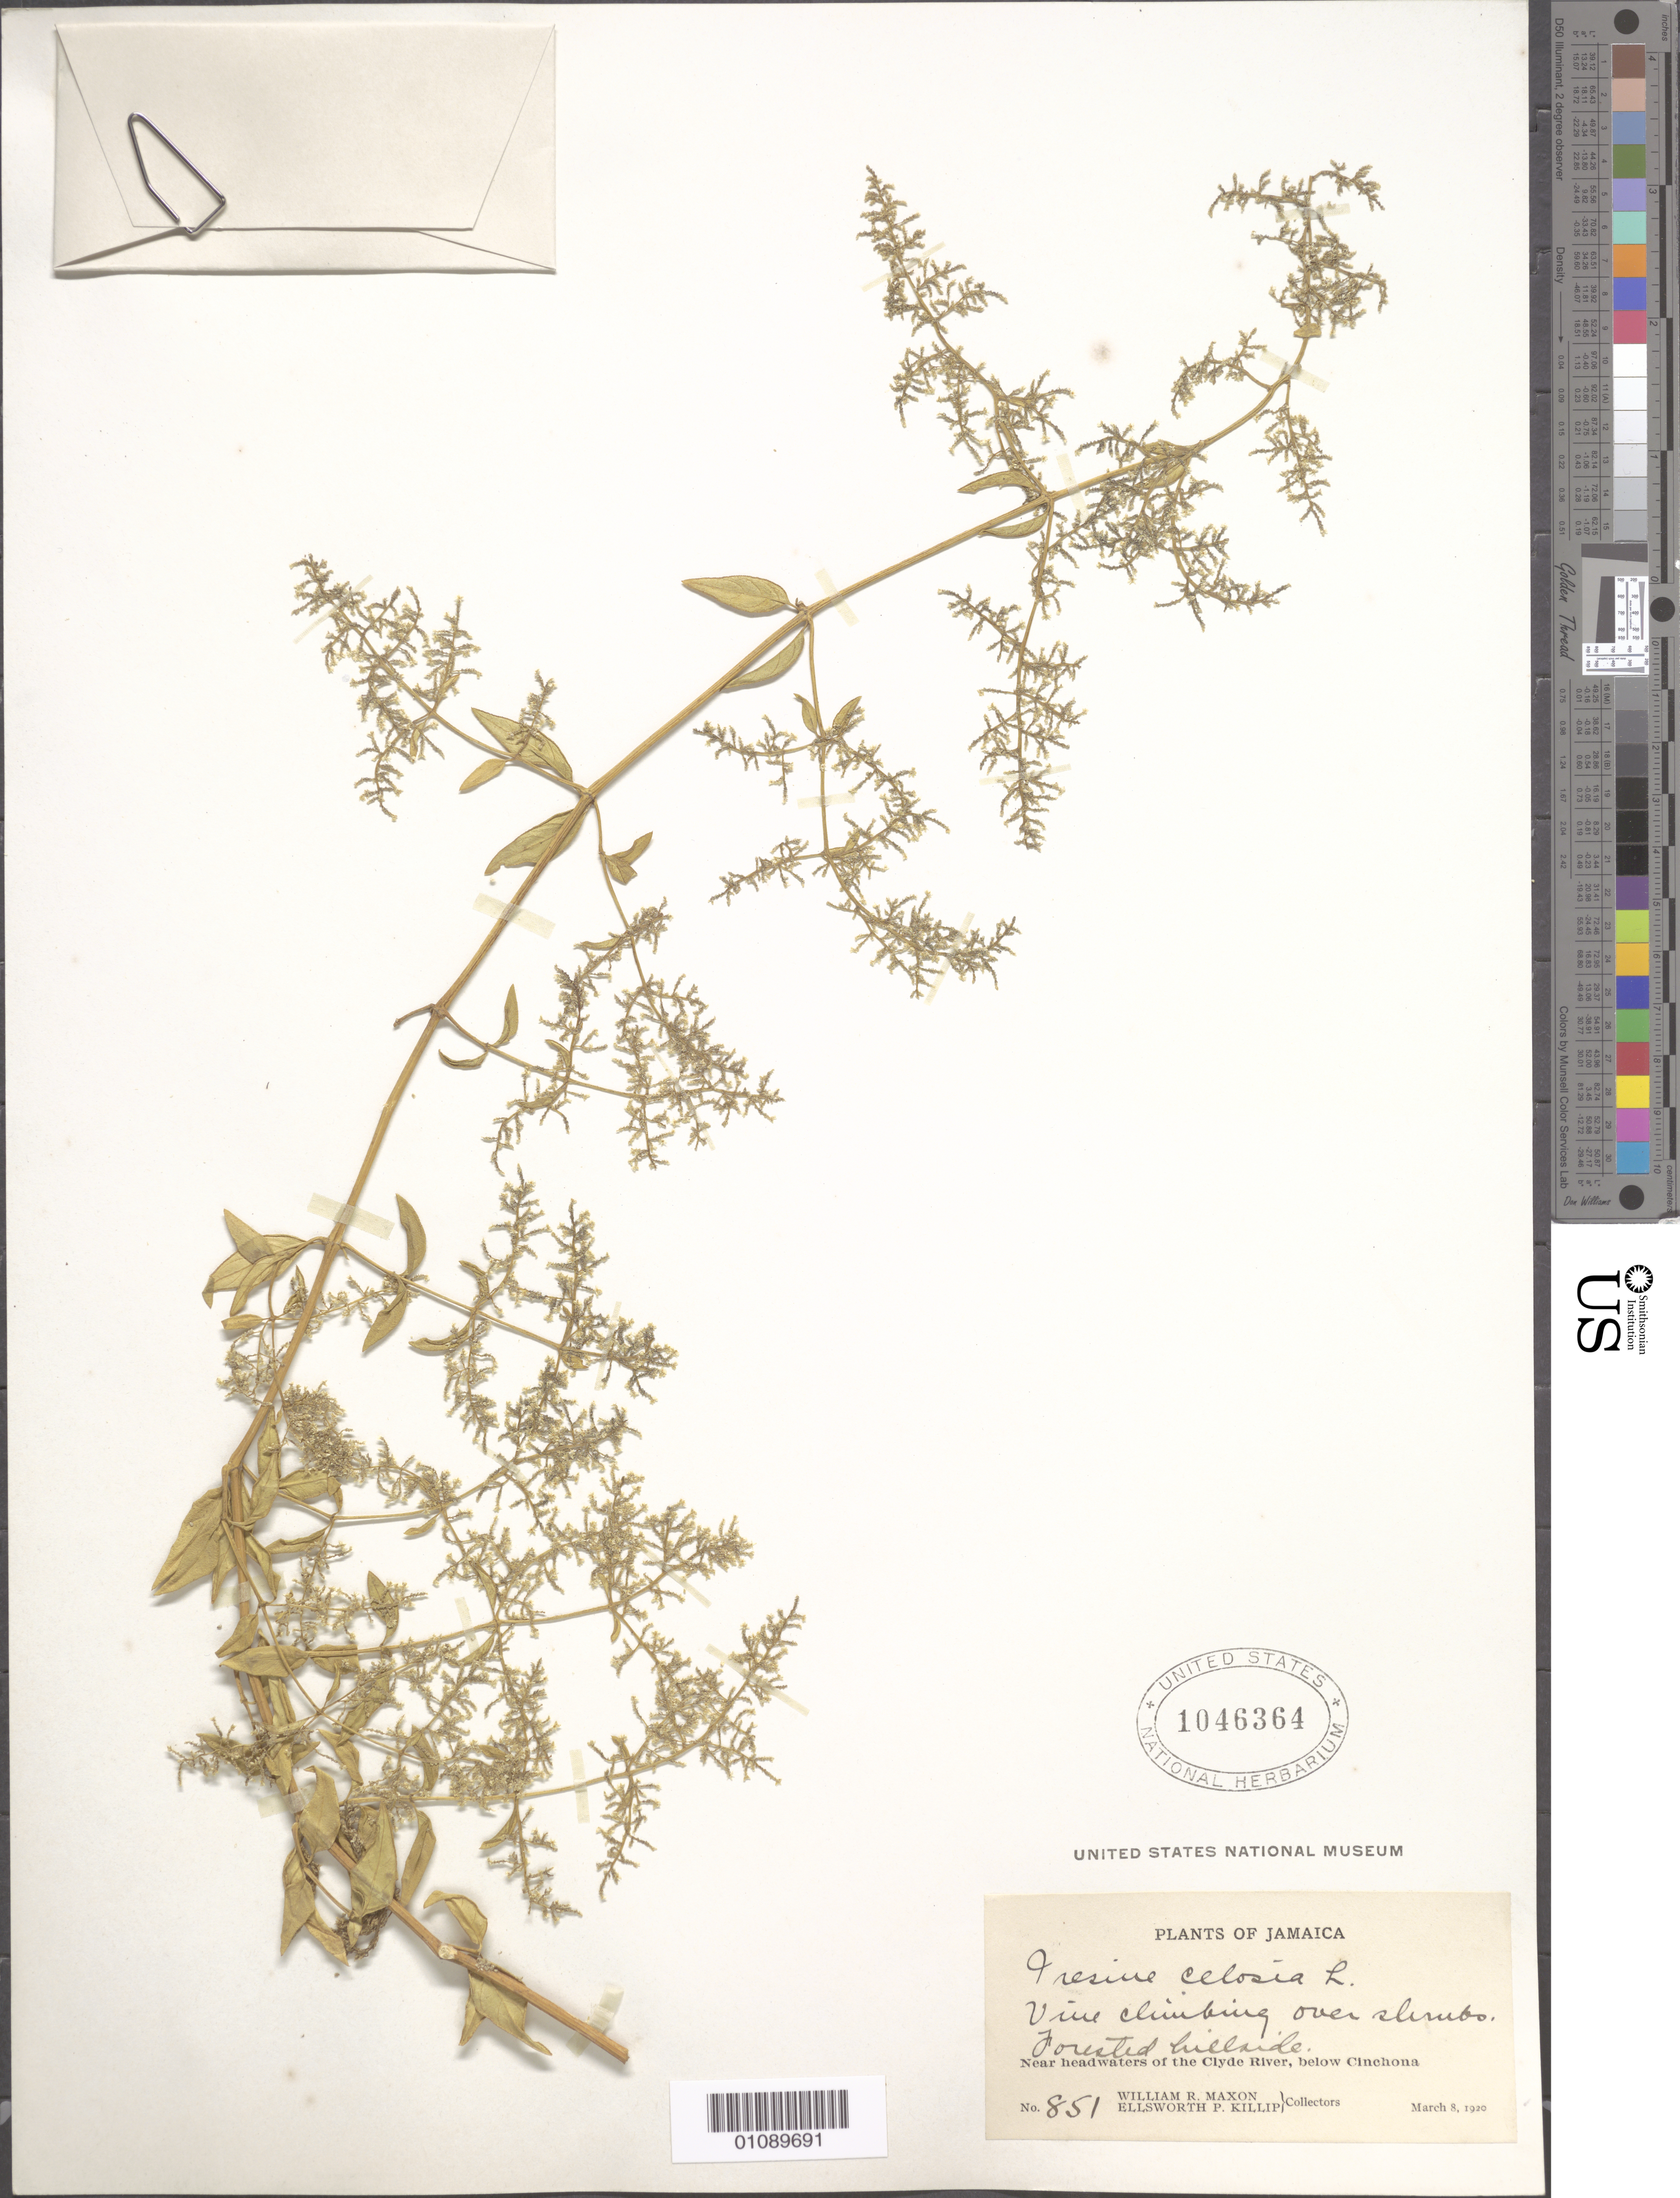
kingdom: Plantae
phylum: Tracheophyta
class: Magnoliopsida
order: Caryophyllales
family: Amaranthaceae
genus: Iresine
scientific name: Iresine celosia subsp. celosia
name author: L.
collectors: W. R. Maxon & E. P. Killip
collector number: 851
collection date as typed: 08 Mar 1920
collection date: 1920-03-08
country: Jamaica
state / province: Saint Andrew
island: Jamaica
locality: Near headwaters of the Clyde River, below Cinchona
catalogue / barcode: US 1046364